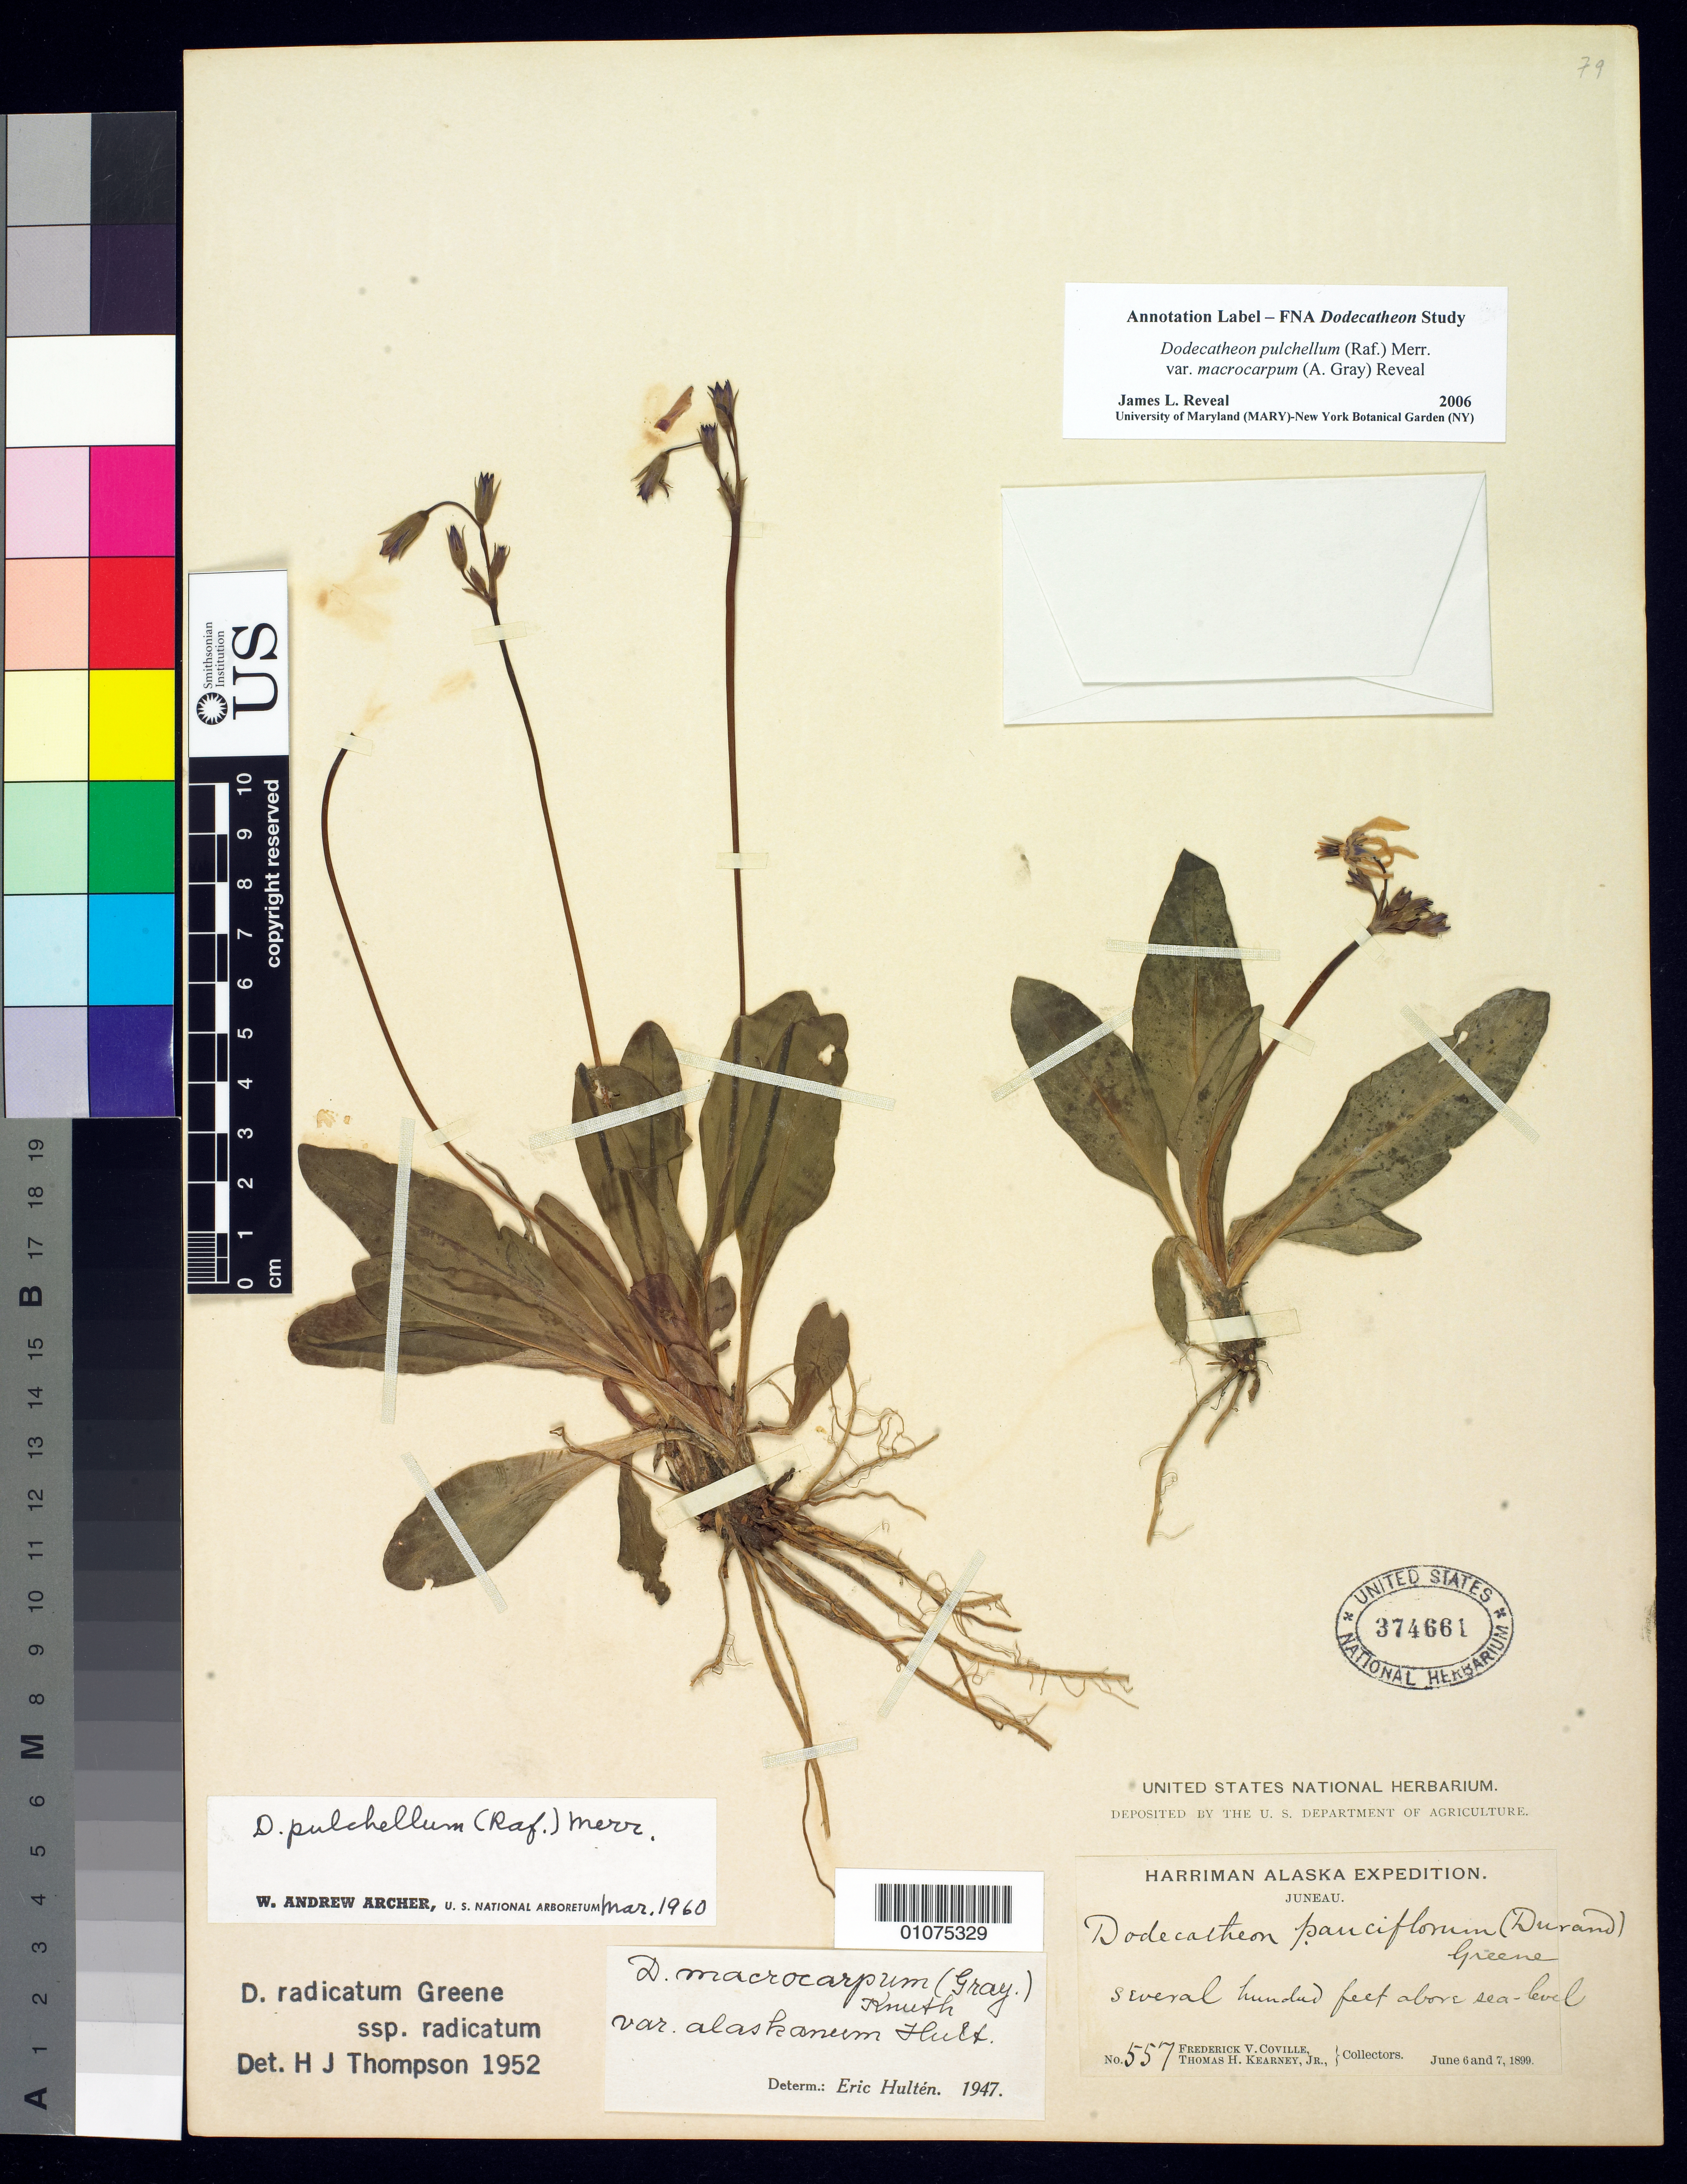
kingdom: Plantae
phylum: Tracheophyta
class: Magnoliopsida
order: Ericales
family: Primulaceae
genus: Dodecatheon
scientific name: Dodecatheon pulchellum var. macrocarpum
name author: (A. Gray) Reveal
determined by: Reveal, J. L.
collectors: F. V. Coville & T. H. Kearney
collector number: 557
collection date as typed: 6 Jun 1899 and 7 Jun 1899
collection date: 1899-06-06,1899-06-07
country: United States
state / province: Alaska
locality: Juneau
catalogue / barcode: US 374661